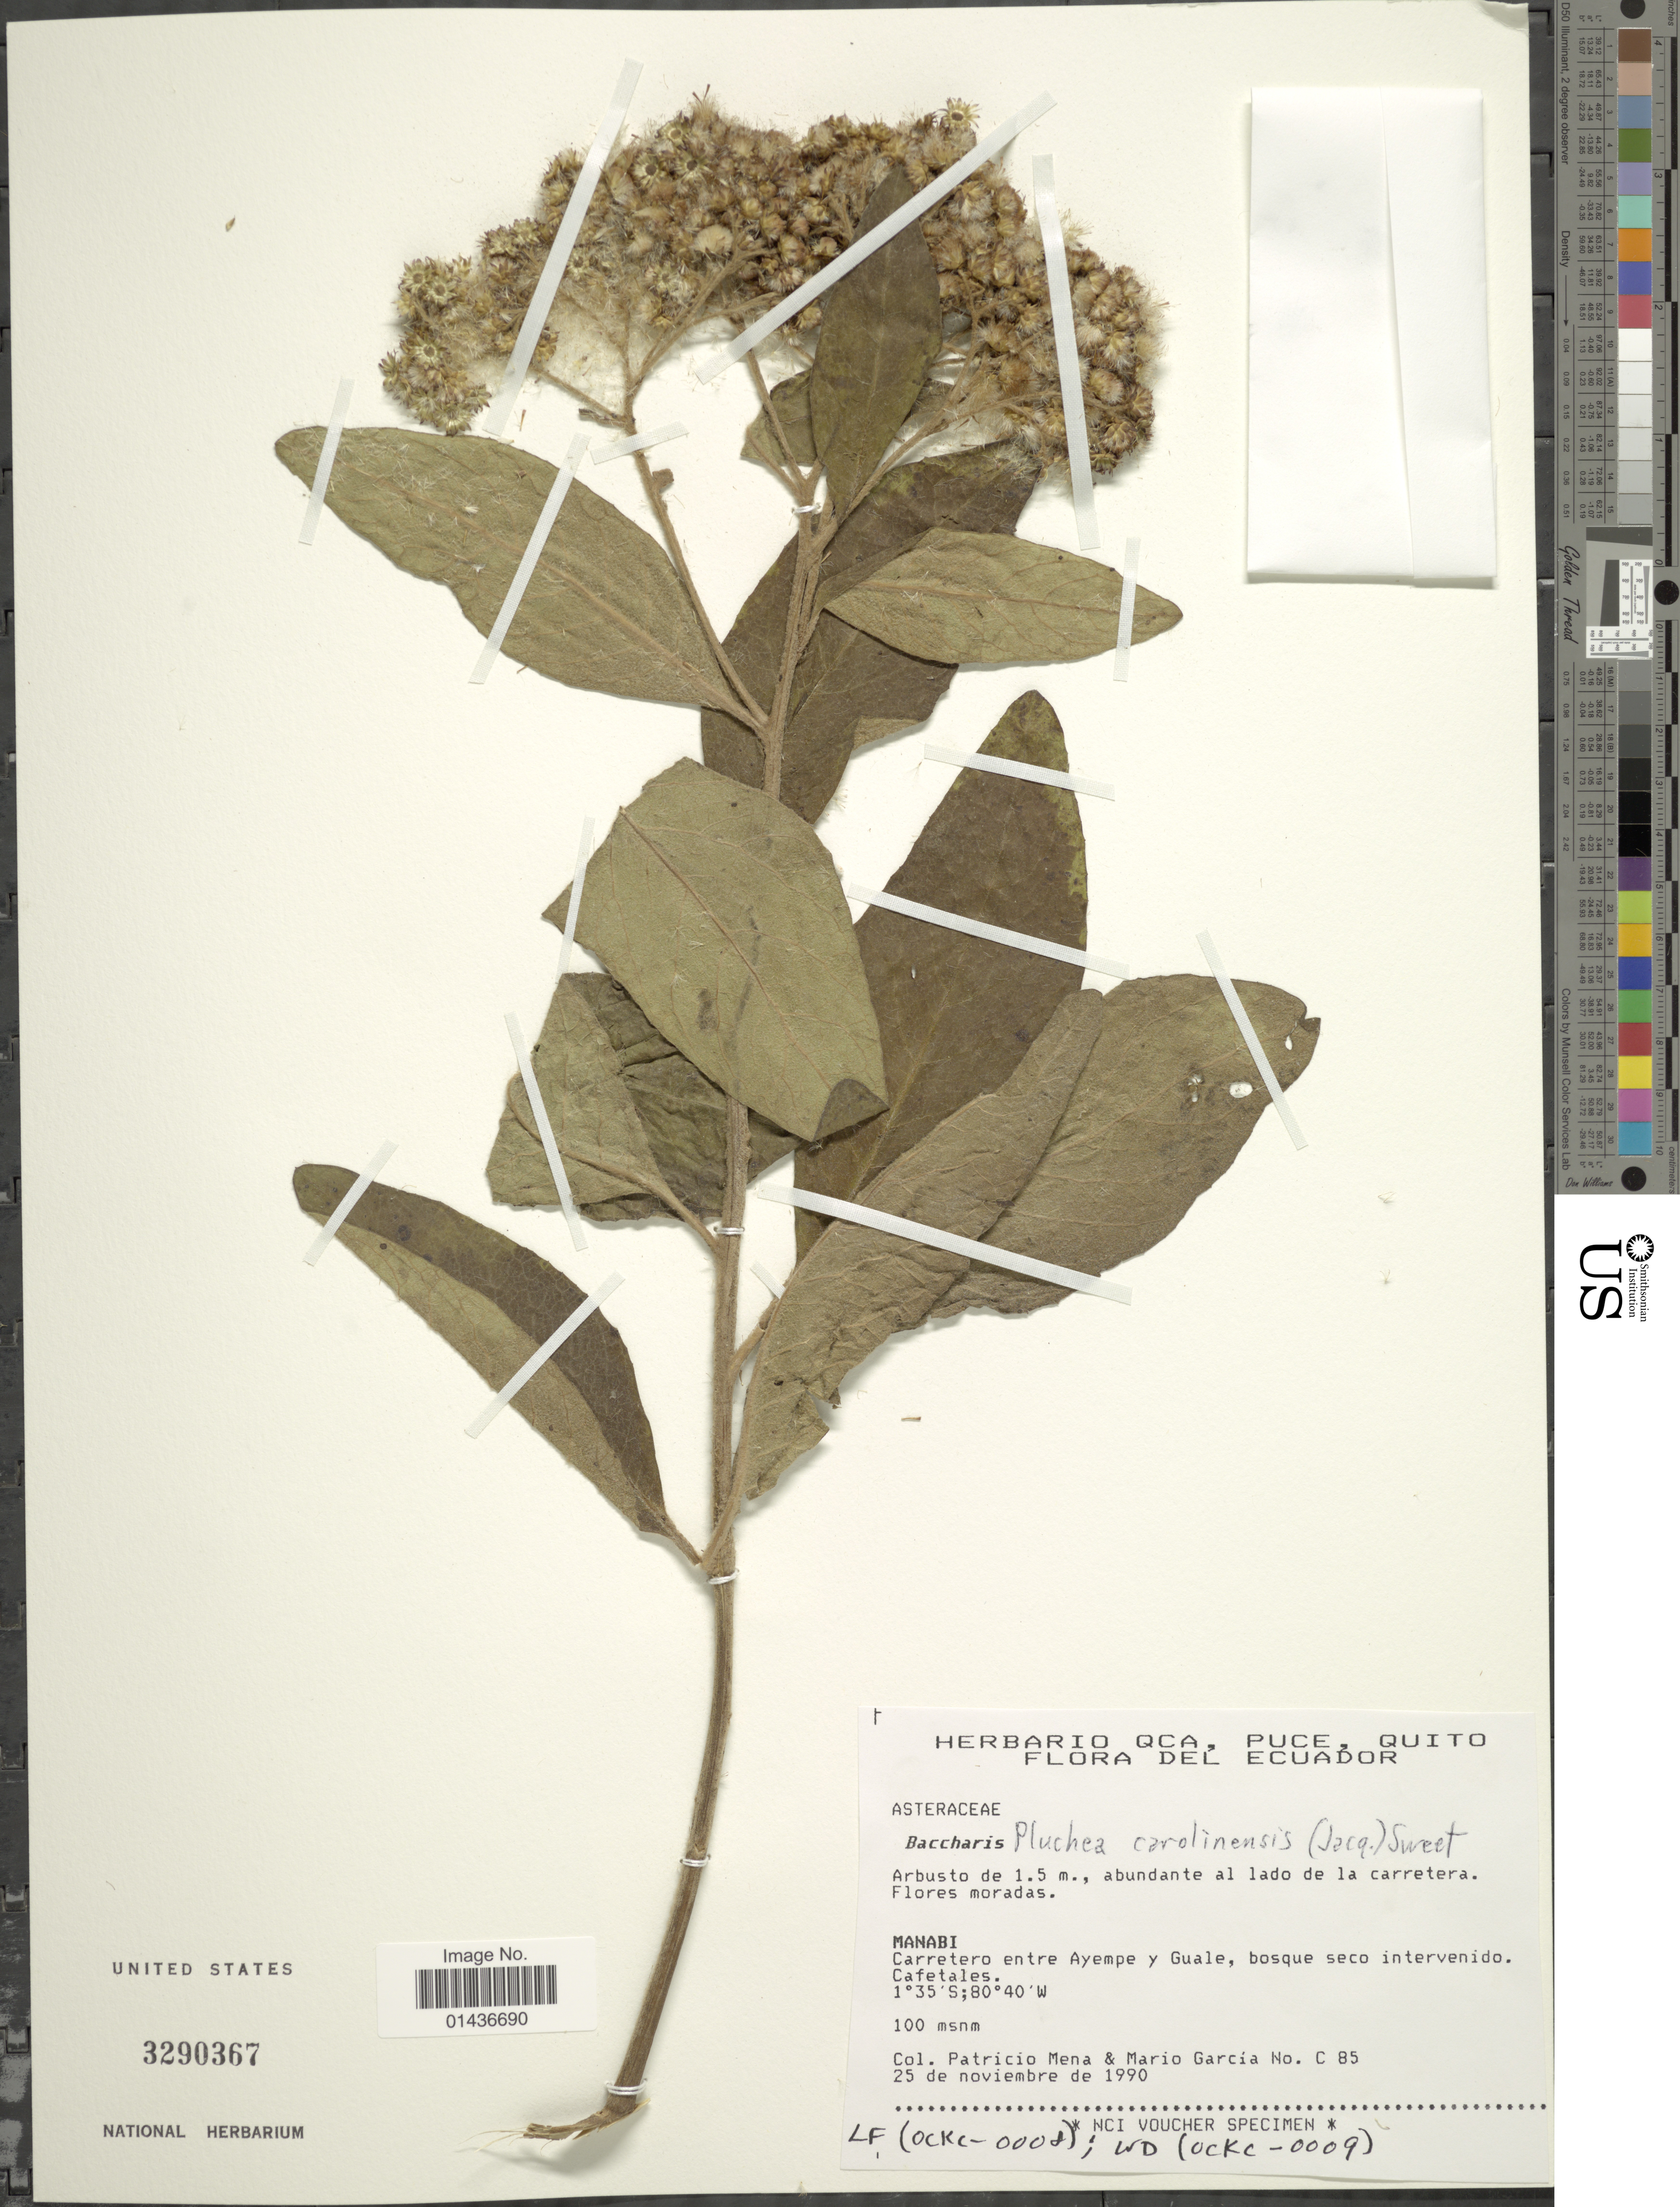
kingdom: Plantae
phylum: Tracheophyta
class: Magnoliopsida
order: Asterales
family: Asteraceae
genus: Pluchea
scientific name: Pluchea carolinensis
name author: (Jacq.) D. Don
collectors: P. Mena & M. Garcia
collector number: C 85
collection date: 1990-11-25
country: Ecuador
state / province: Manabí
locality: Manabi: Carretero entre Ayempe y Guale, bosque seco intervenido Cafetales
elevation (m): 100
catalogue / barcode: US 3290367